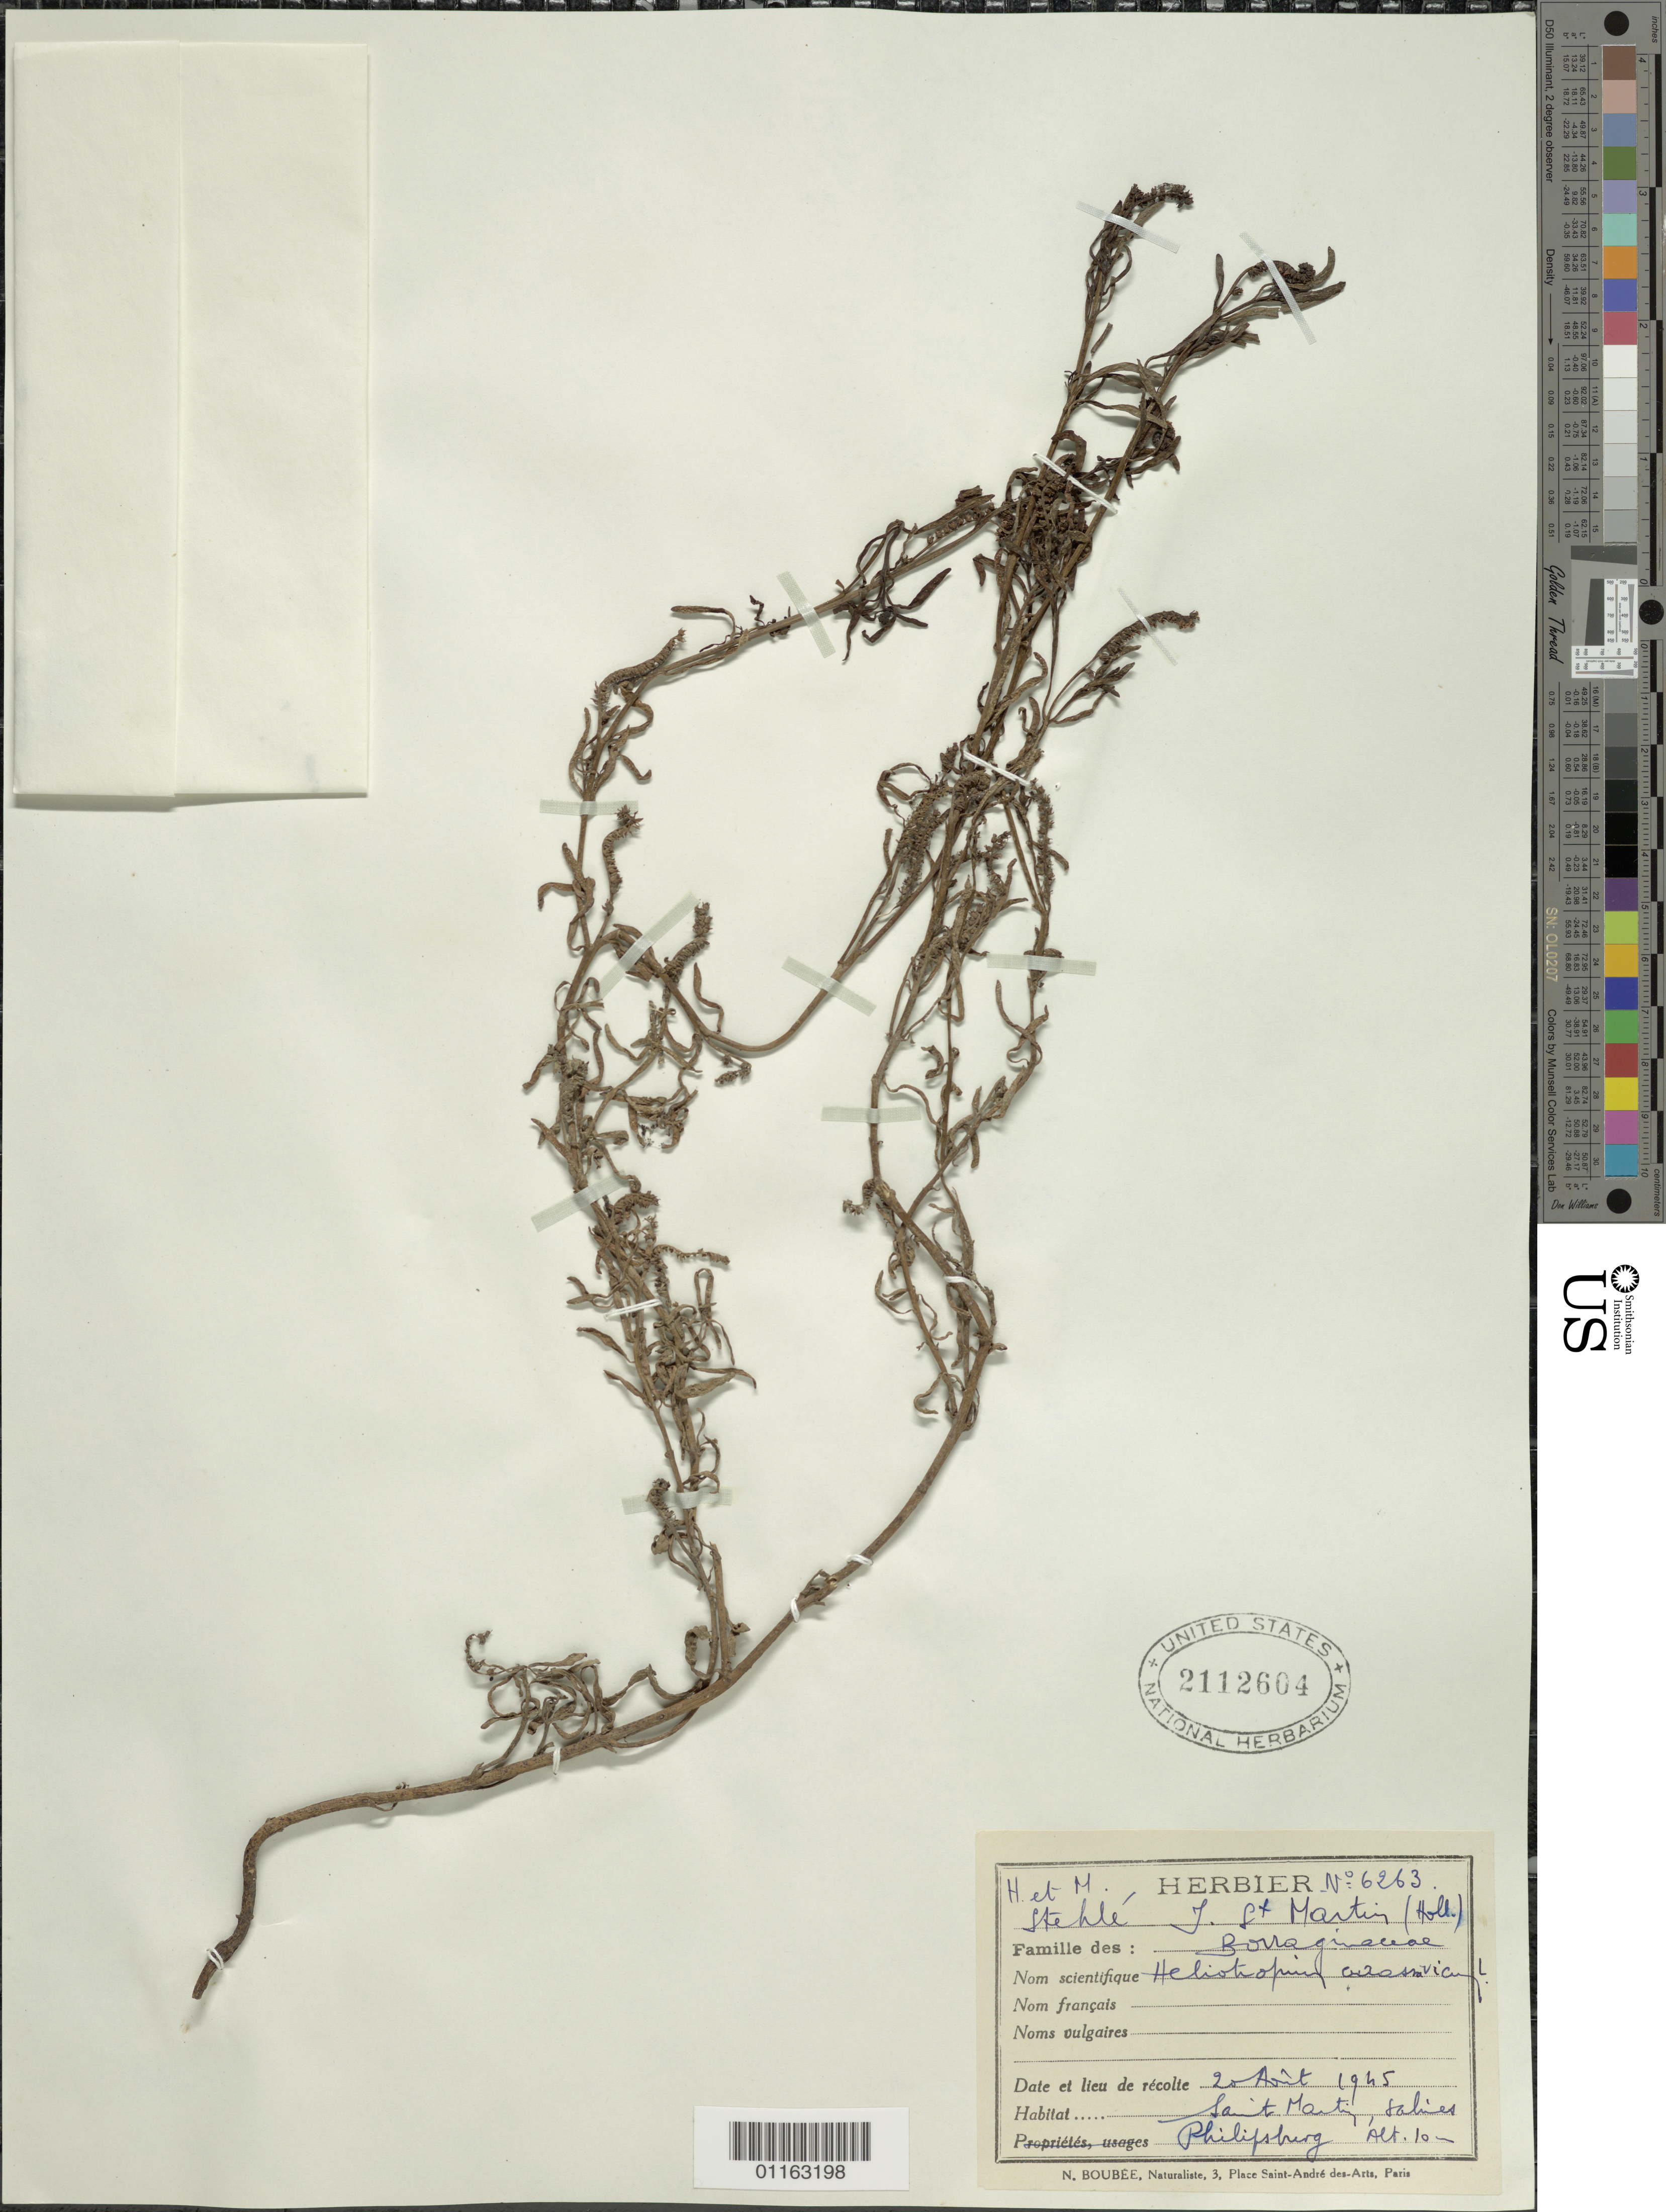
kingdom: Plantae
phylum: Tracheophyta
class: Magnoliopsida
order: Boraginales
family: Heliotropiaceae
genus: Heliotropium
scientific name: Heliotropium curassavicum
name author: L.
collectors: H. Stehlé & M. Stehlé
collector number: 6263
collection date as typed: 20 Aug 1945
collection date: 1945-08-20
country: Netherlands Antilles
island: St. Martin I.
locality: Philipsberg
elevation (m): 10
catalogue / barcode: US 2112604